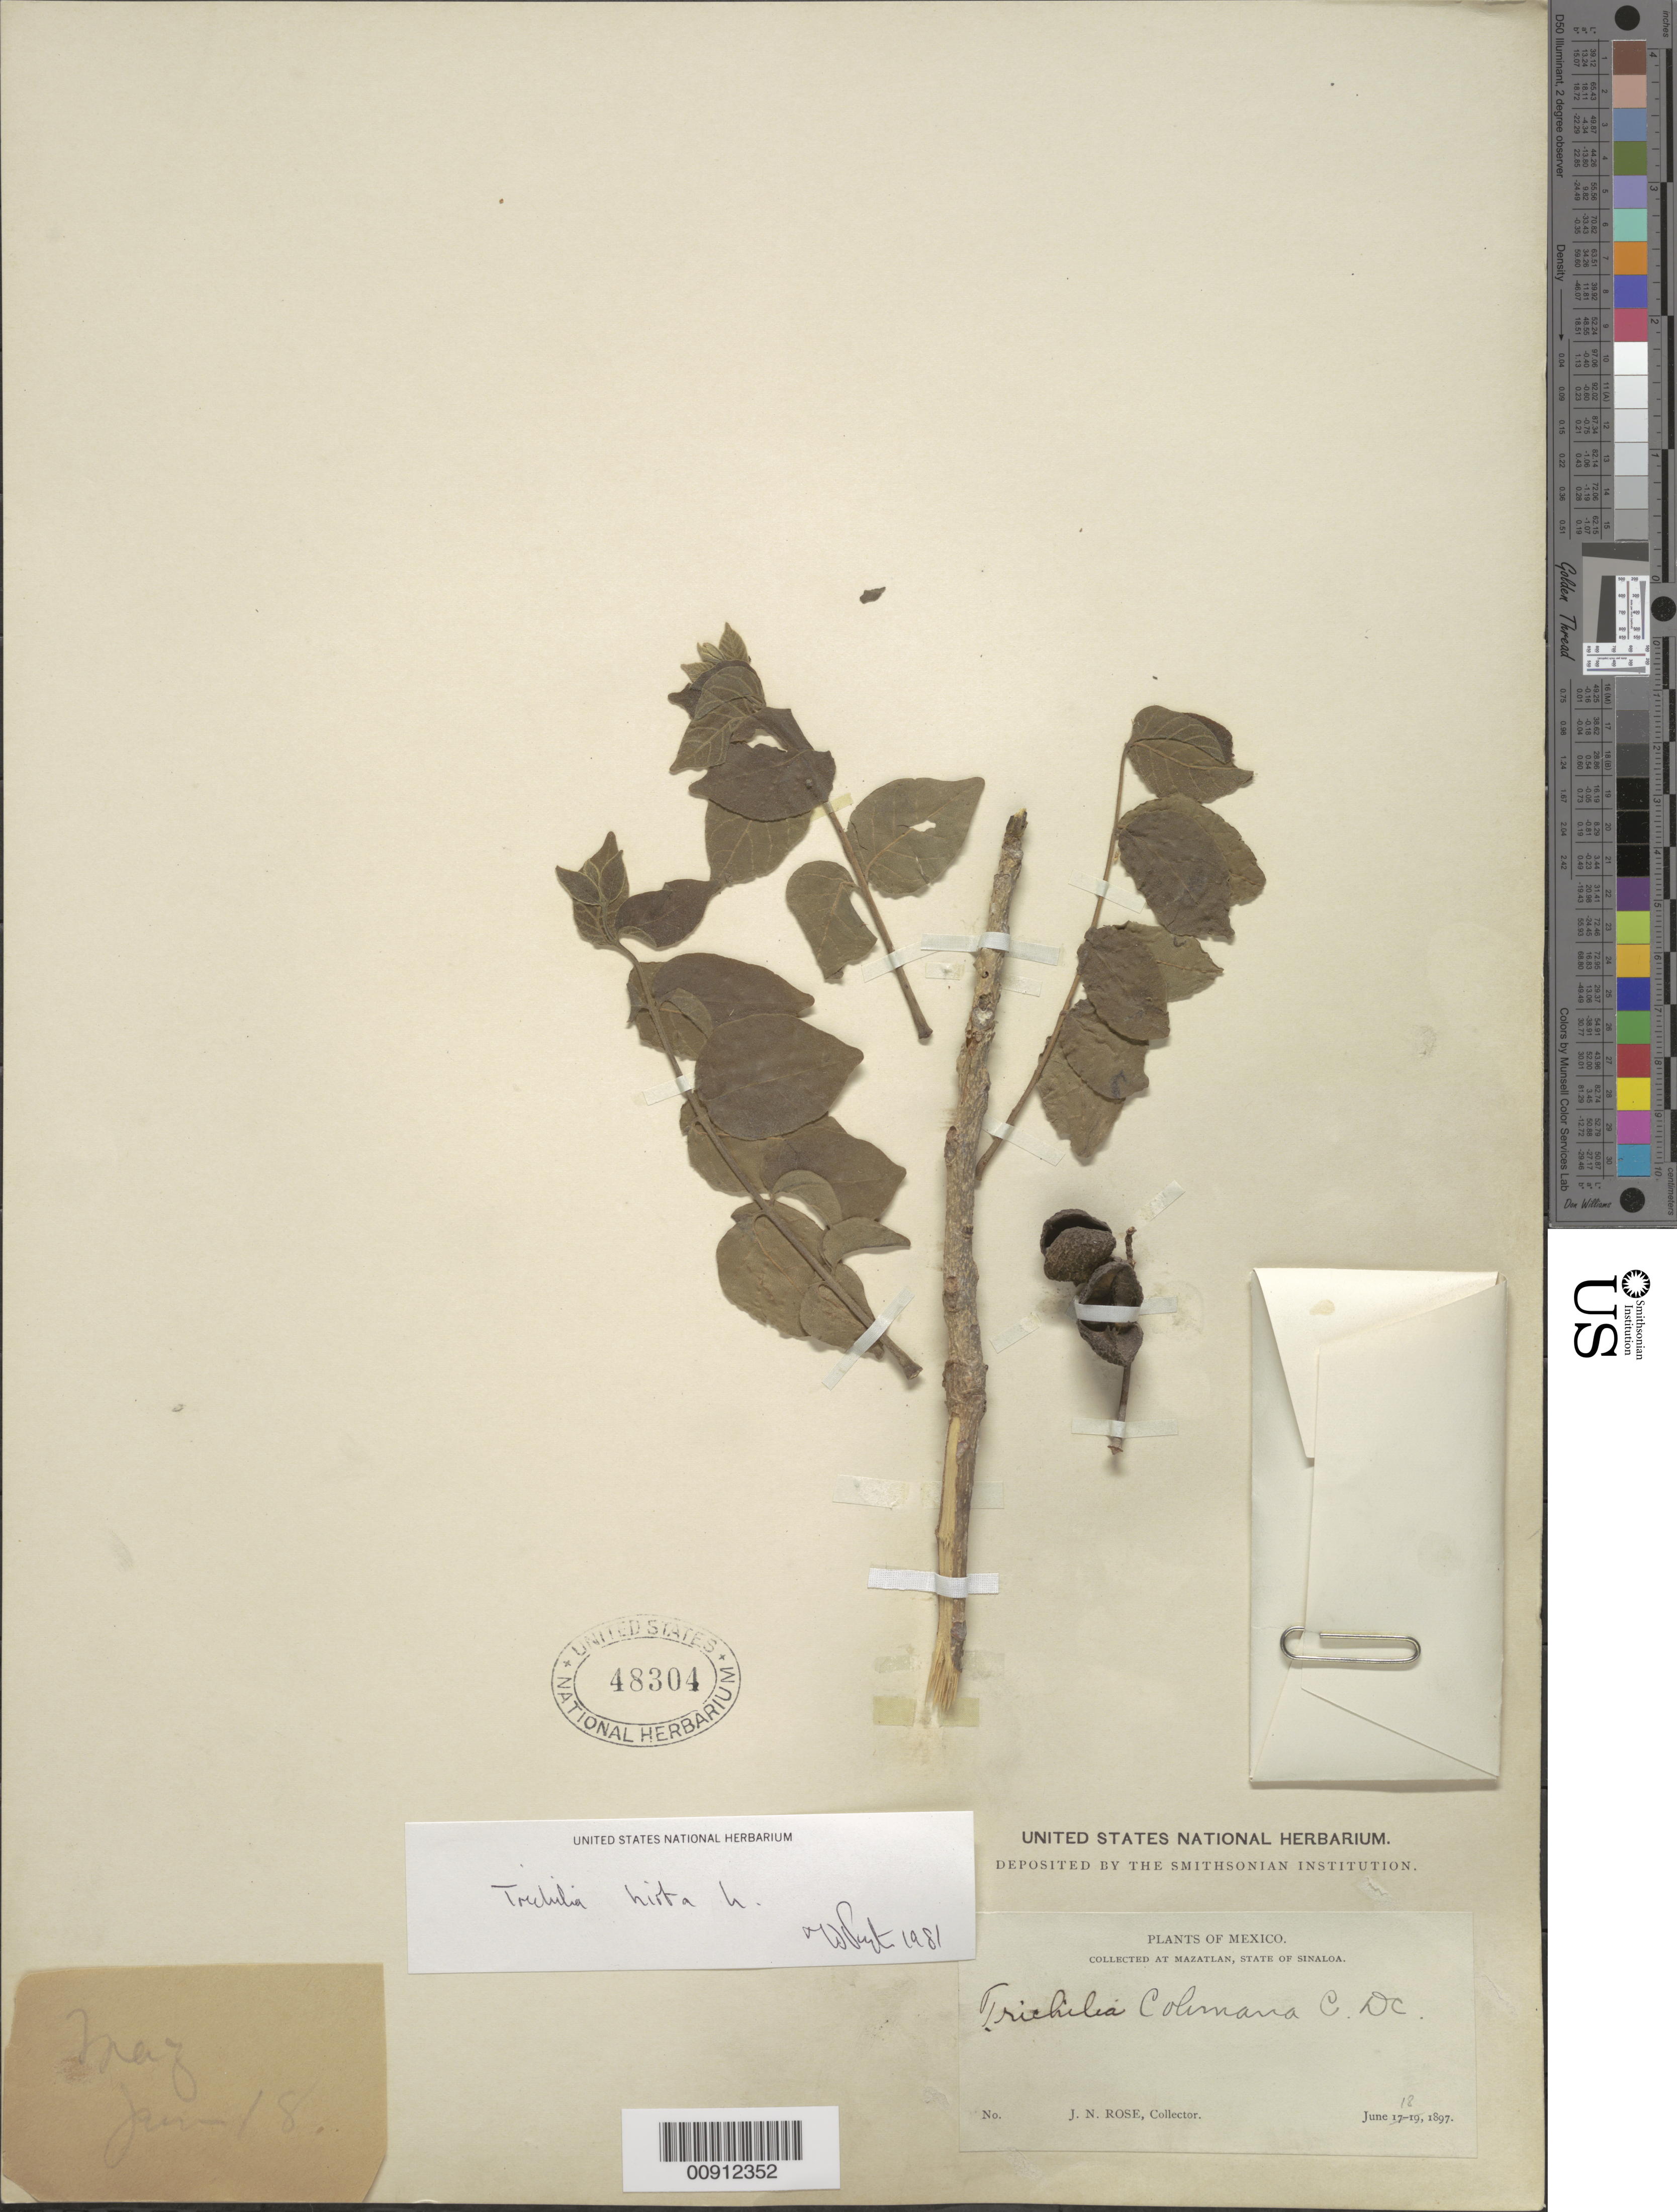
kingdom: Plantae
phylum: Tracheophyta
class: Magnoliopsida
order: Sapindales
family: Meliaceae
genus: Trichilia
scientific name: Trichilia hirta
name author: L.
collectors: J. N. Rose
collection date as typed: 18 Jun 1897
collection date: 1897-06-18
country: Mexico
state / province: Sinaloa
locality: Mazatlán, State of Sinaloa.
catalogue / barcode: US 48304